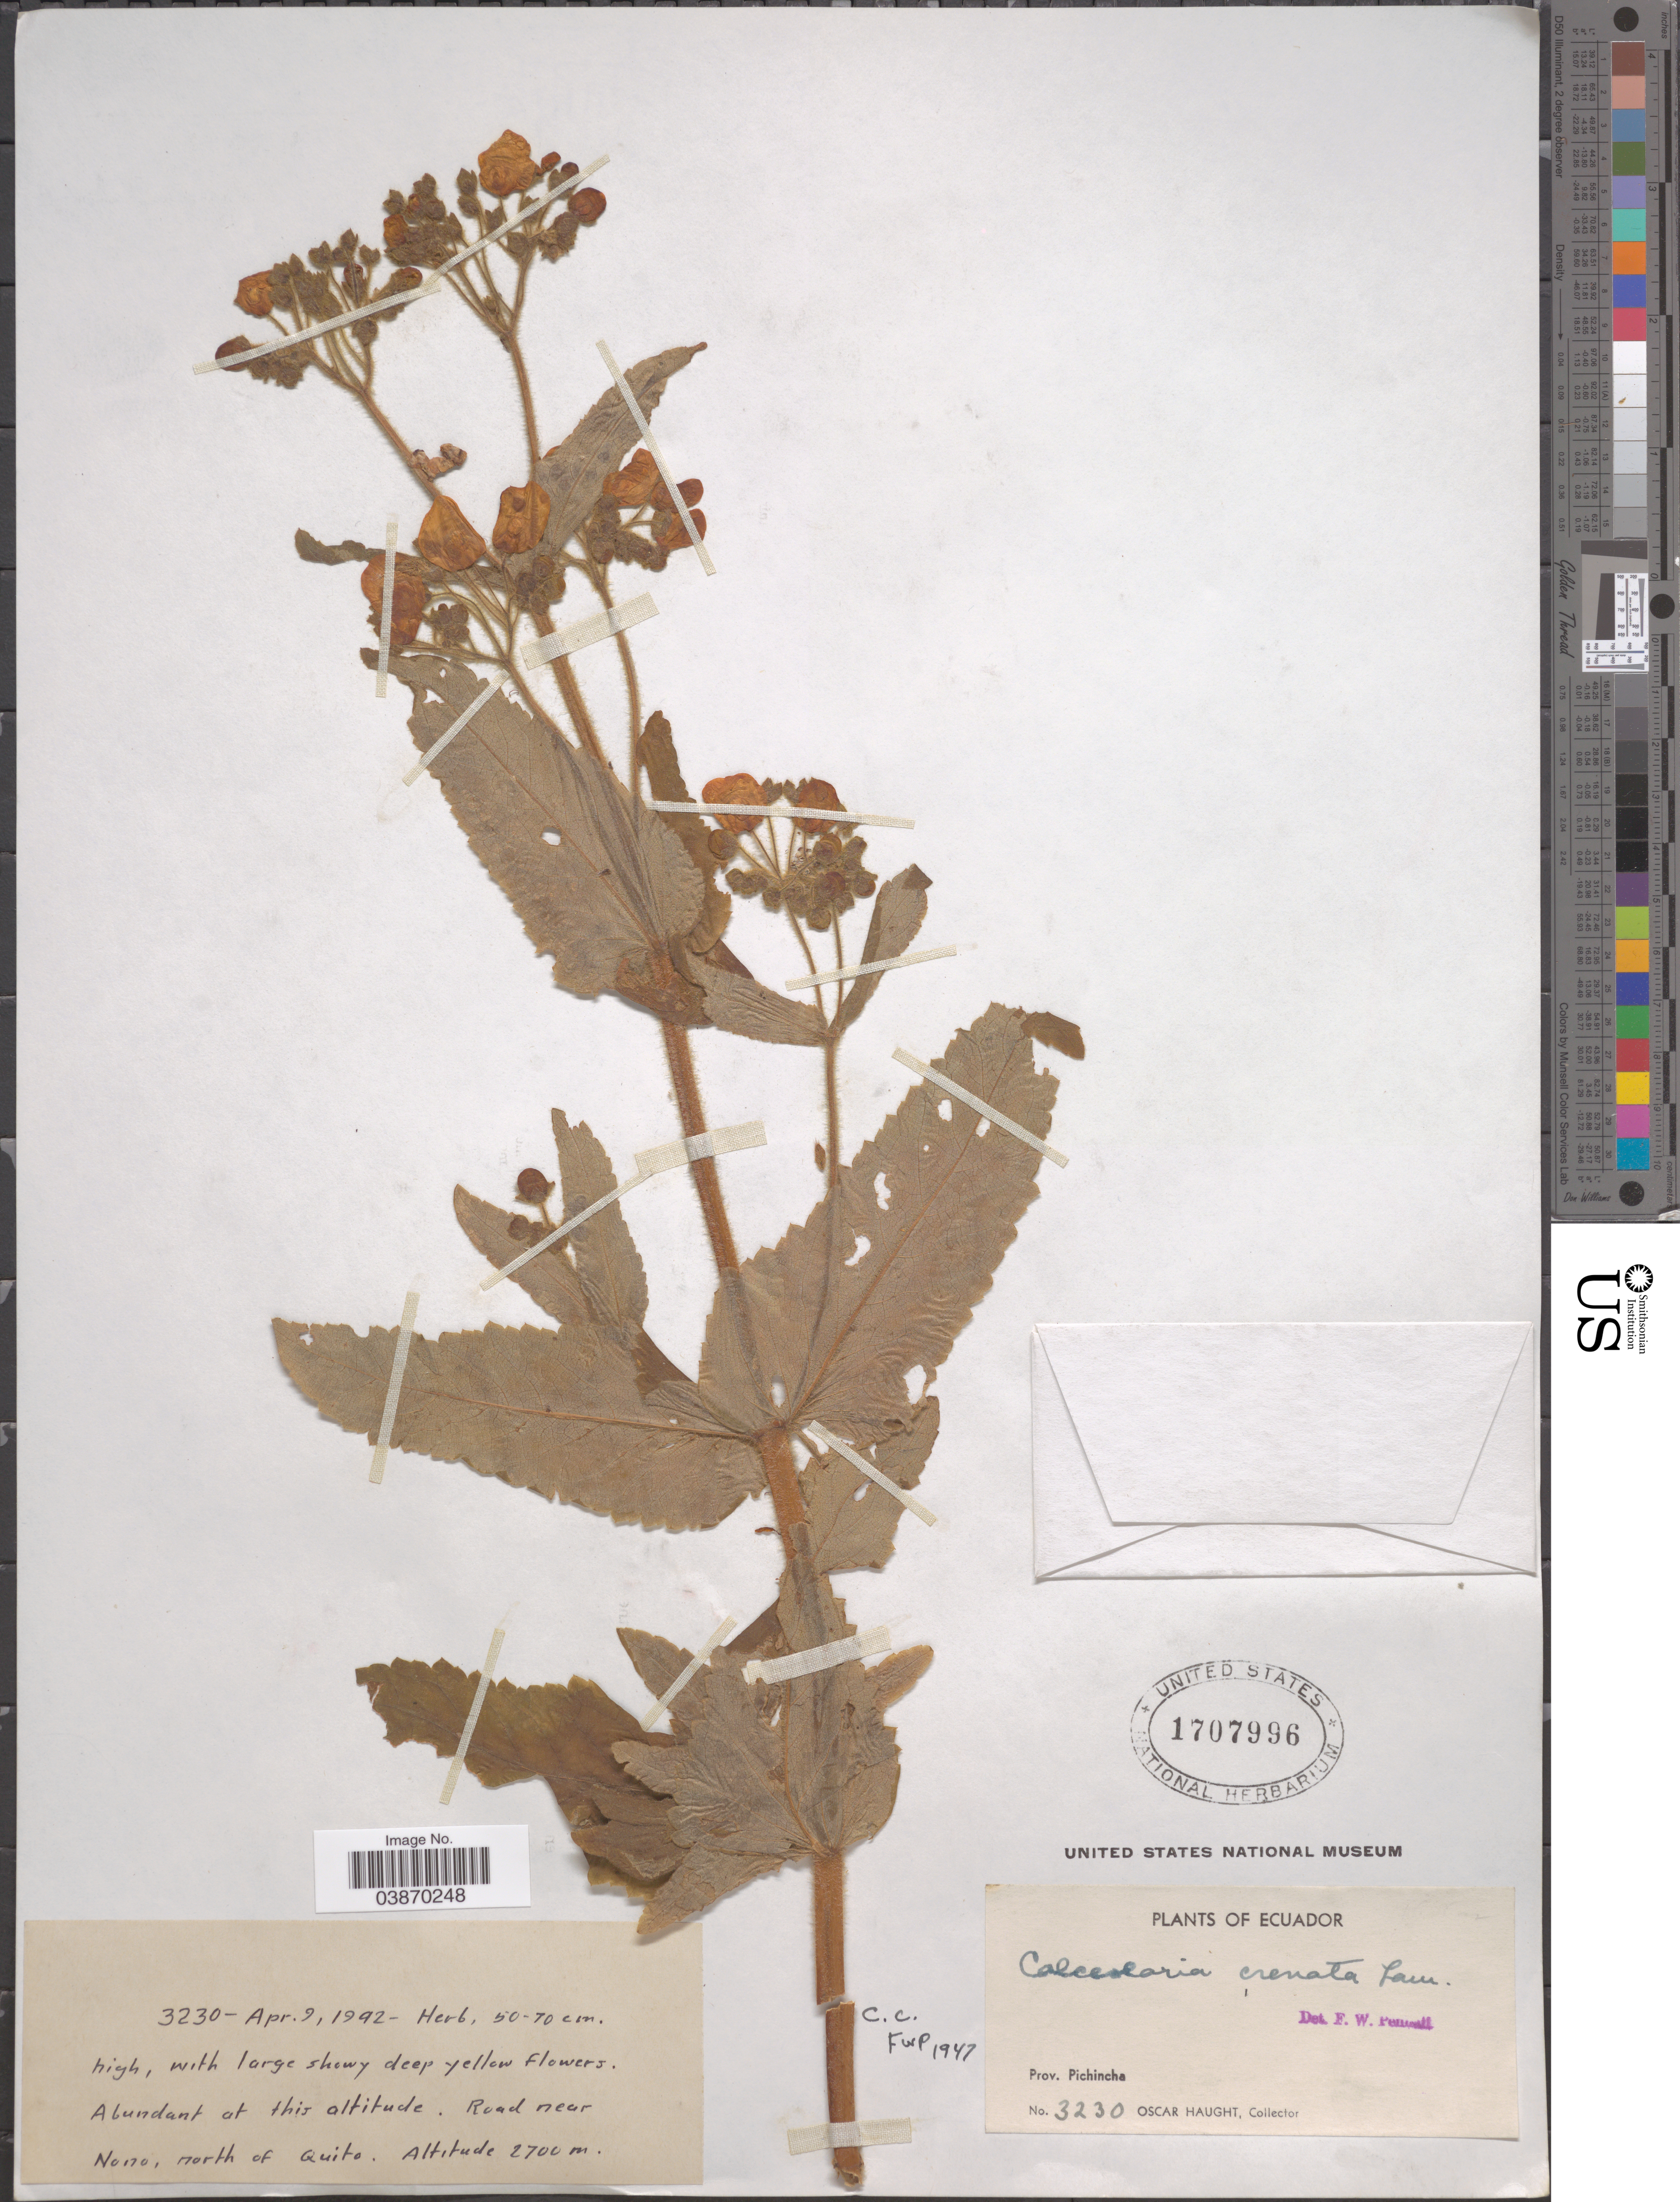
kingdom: Plantae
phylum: Tracheophyta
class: Magnoliopsida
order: Lamiales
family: Calceolariaceae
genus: Calceolaria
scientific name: Calceolaria crenata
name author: Lam.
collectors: O. L. Haught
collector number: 3230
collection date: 1942-04-09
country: Ecuador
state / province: Pichincha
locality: Road near Nono, north of Quito.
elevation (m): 2700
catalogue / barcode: US 1707996